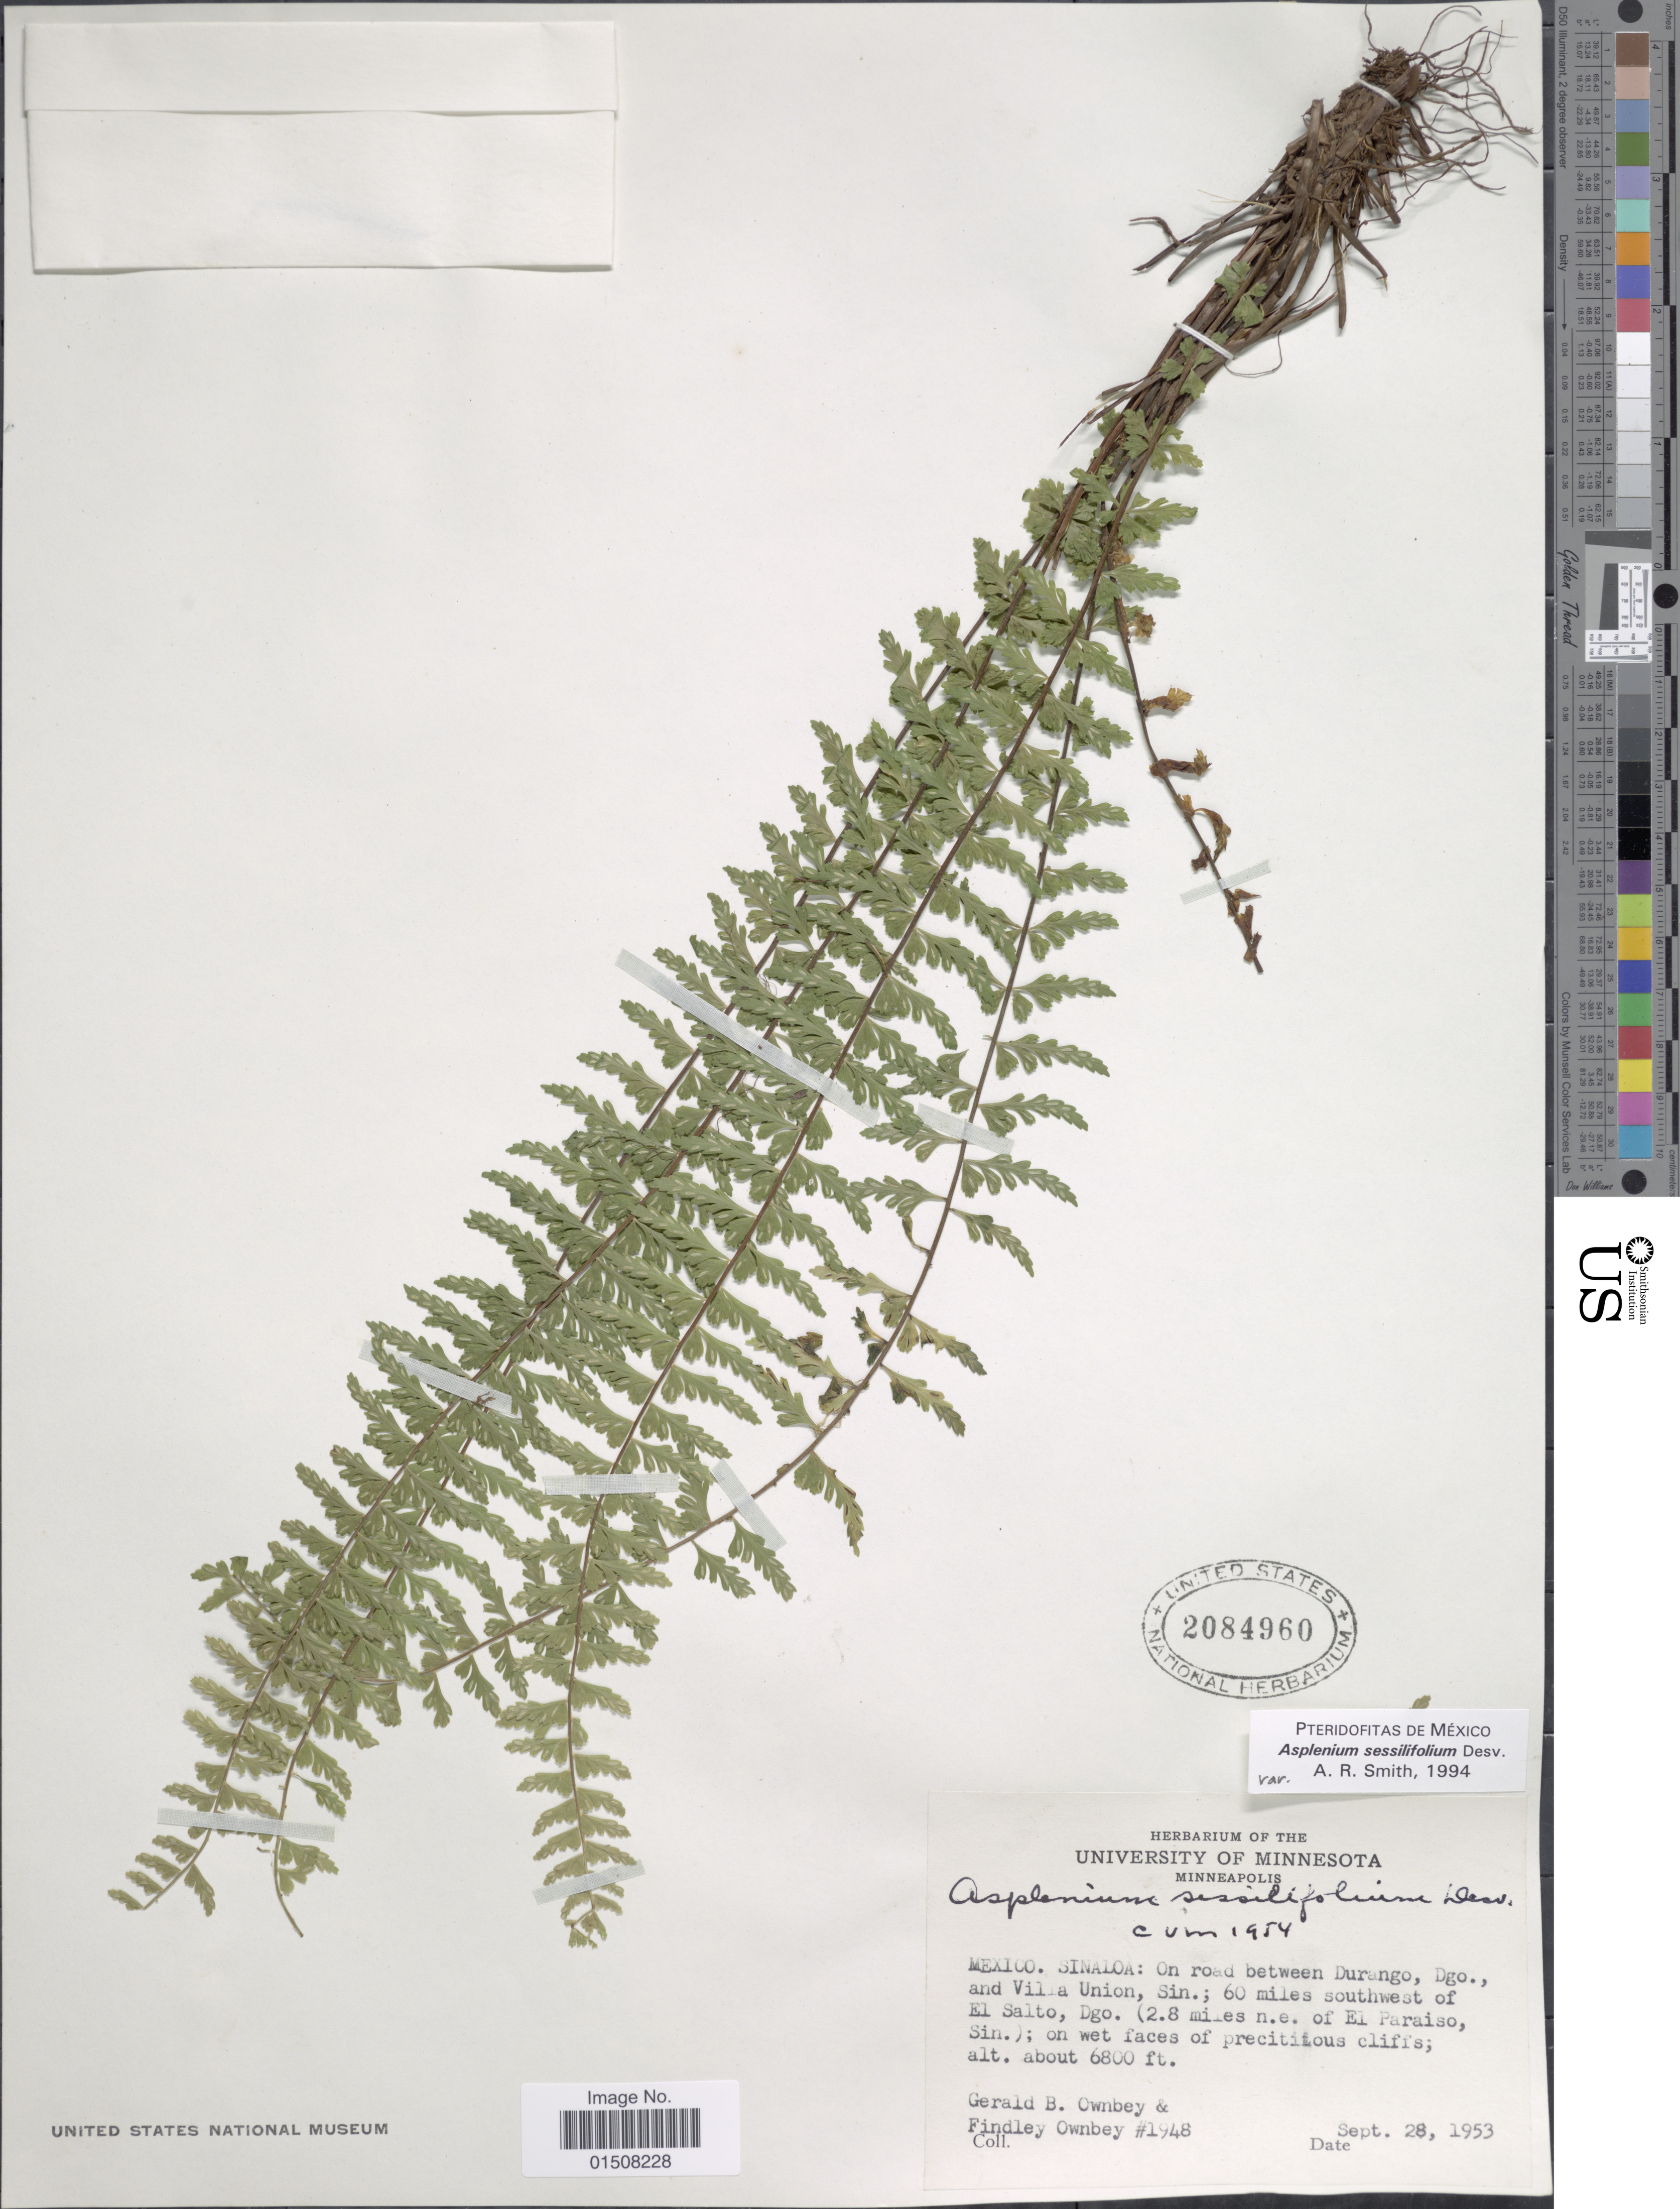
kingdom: Plantae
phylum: Tracheophyta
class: Polypodiopsida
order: Polypodiales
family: Aspleniaceae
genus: Asplenium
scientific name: Asplenium sessilifolium var. occidentale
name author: A.R. Sm.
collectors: G. B. Ownbey & F. Ownbey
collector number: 1948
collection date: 1953-09-28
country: Mexico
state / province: Sinaloa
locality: On road betwwen Durango, Dgo., and Villa Union, Sin; 60 miles southwest of El Salto, Dgo. (2.8 miles n.e. of El Paraiso, Sin); on wet faces of precititous cliffs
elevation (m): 2073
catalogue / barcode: US 2084960